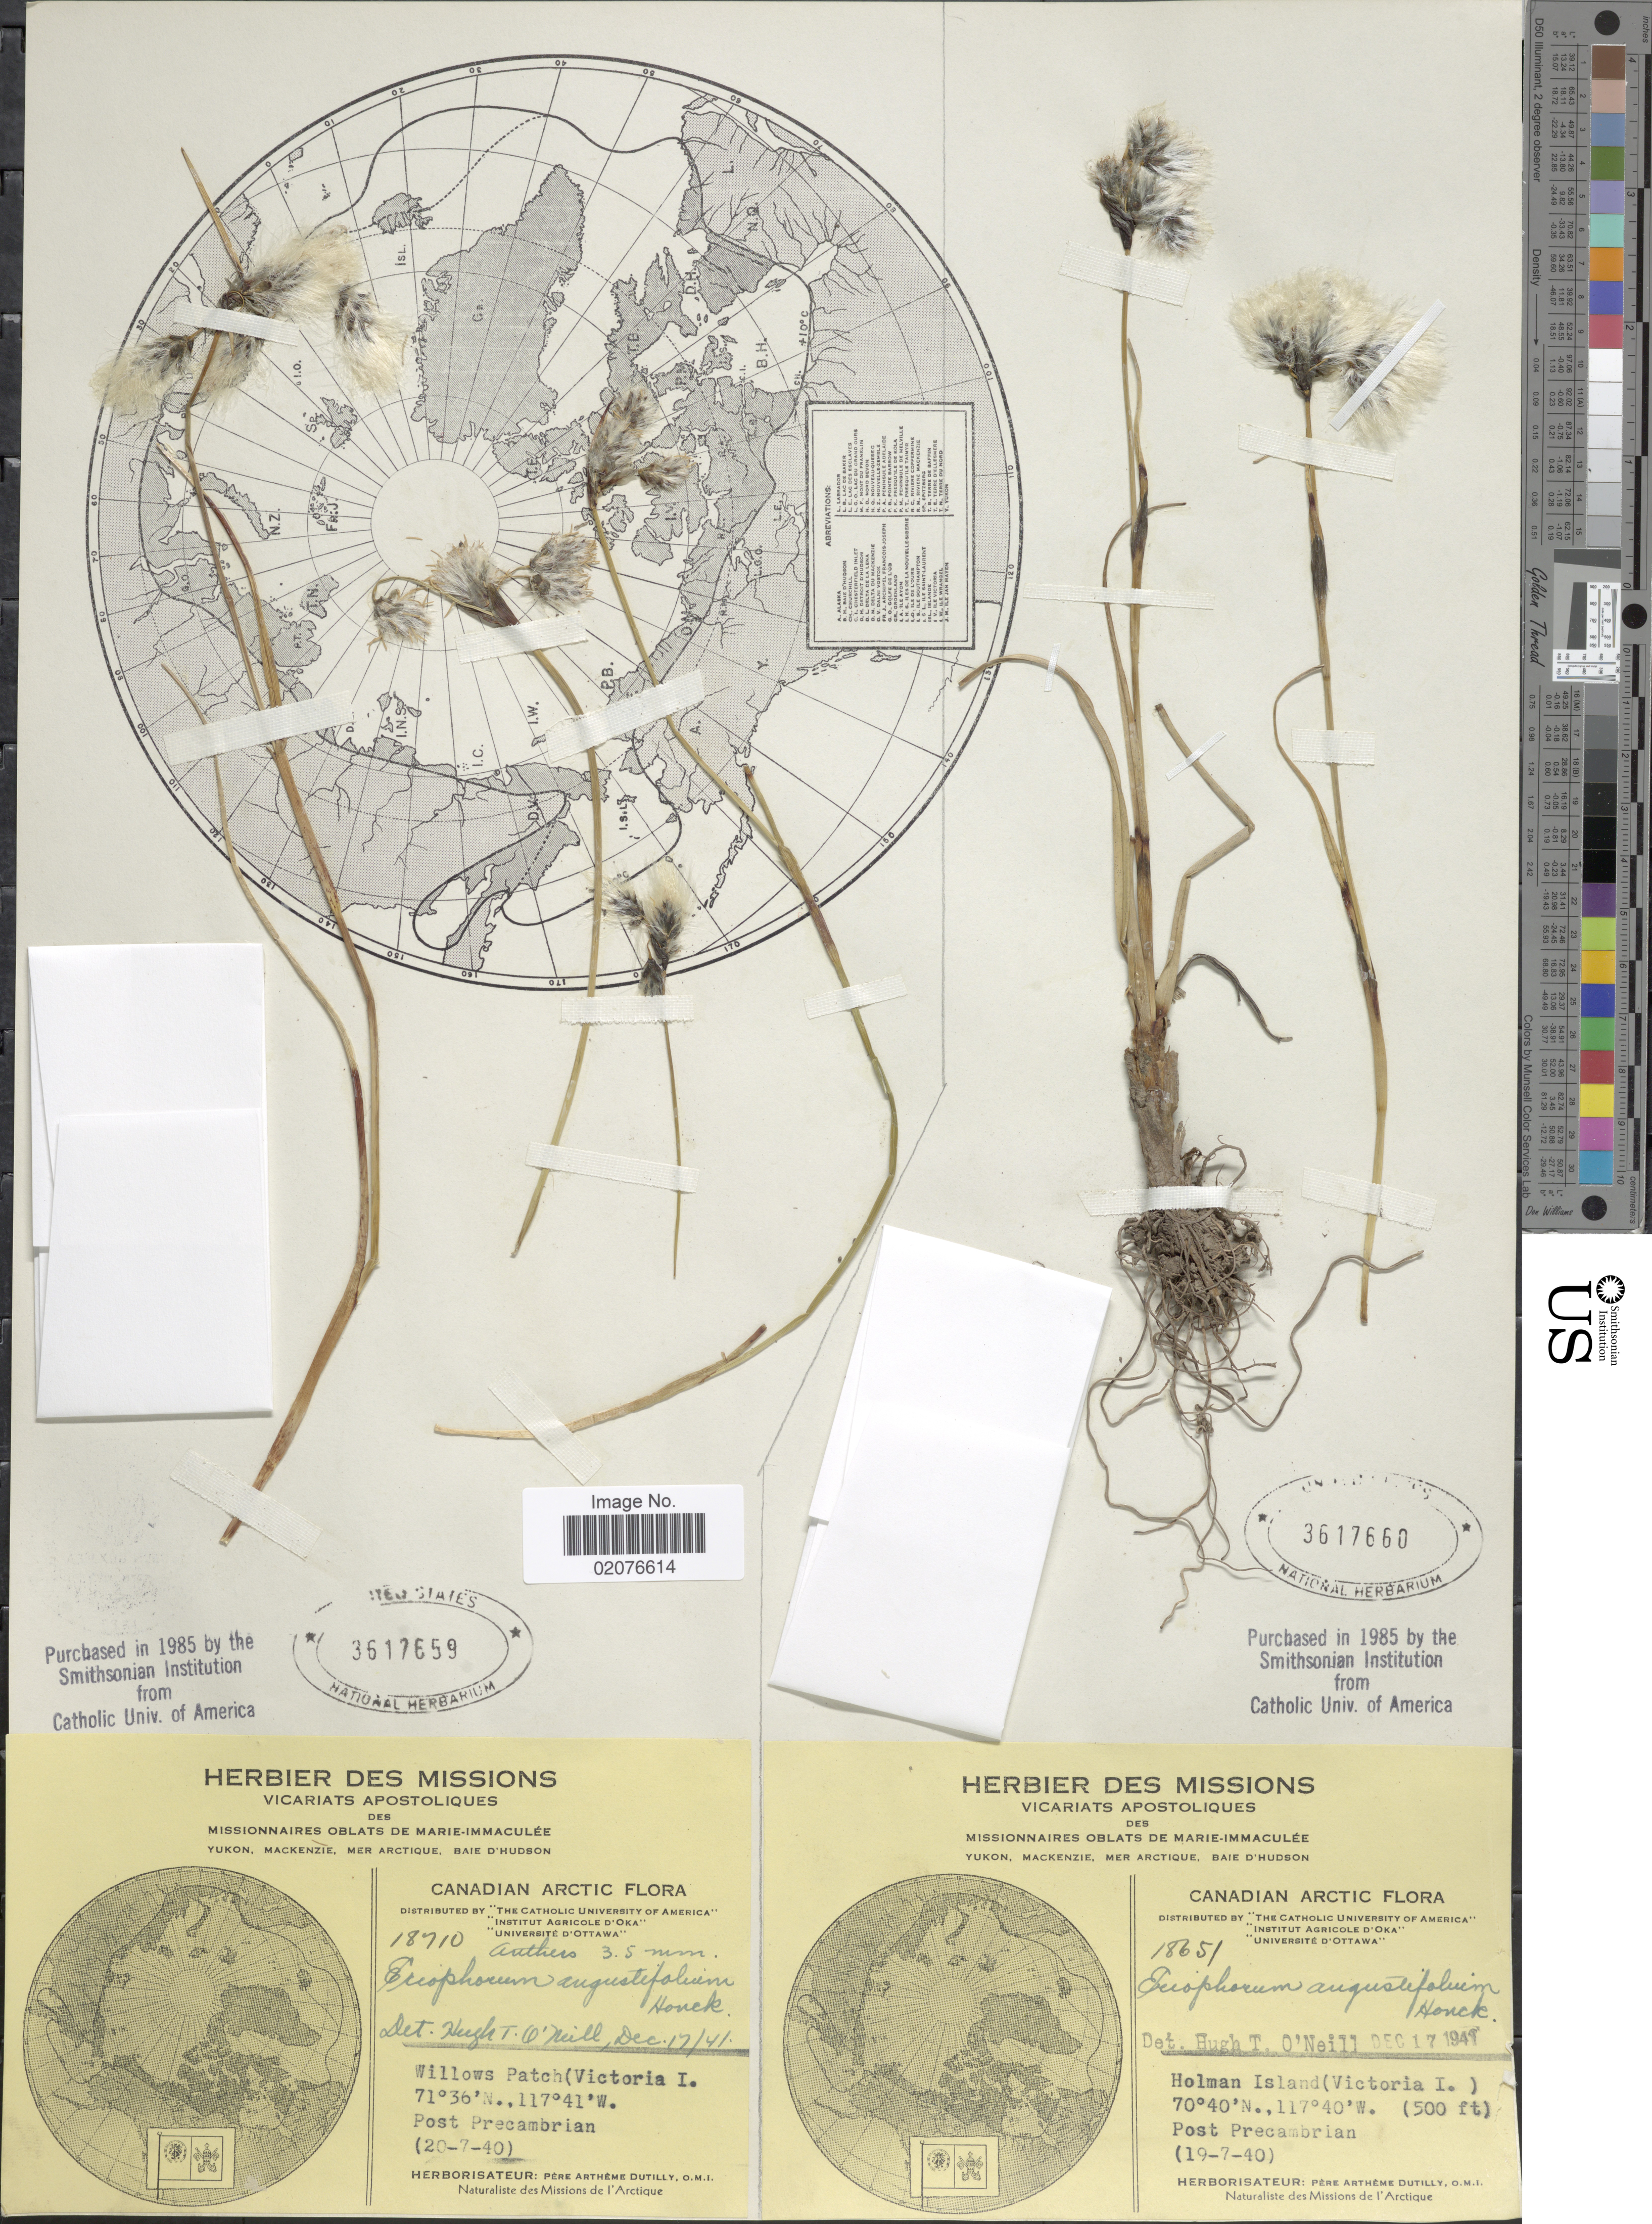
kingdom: Plantae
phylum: Tracheophyta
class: Liliopsida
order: Poales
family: Cyperaceae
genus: Eriophorum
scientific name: Eriophorum angustifolium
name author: Honck.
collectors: P. Dutilly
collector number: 18651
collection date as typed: Transcribed d/m/y: 19/7/40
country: Canada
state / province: Northwest Territories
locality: Canadian Arctic, Holman Island (Victoria I)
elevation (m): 152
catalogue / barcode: US 3617660-2